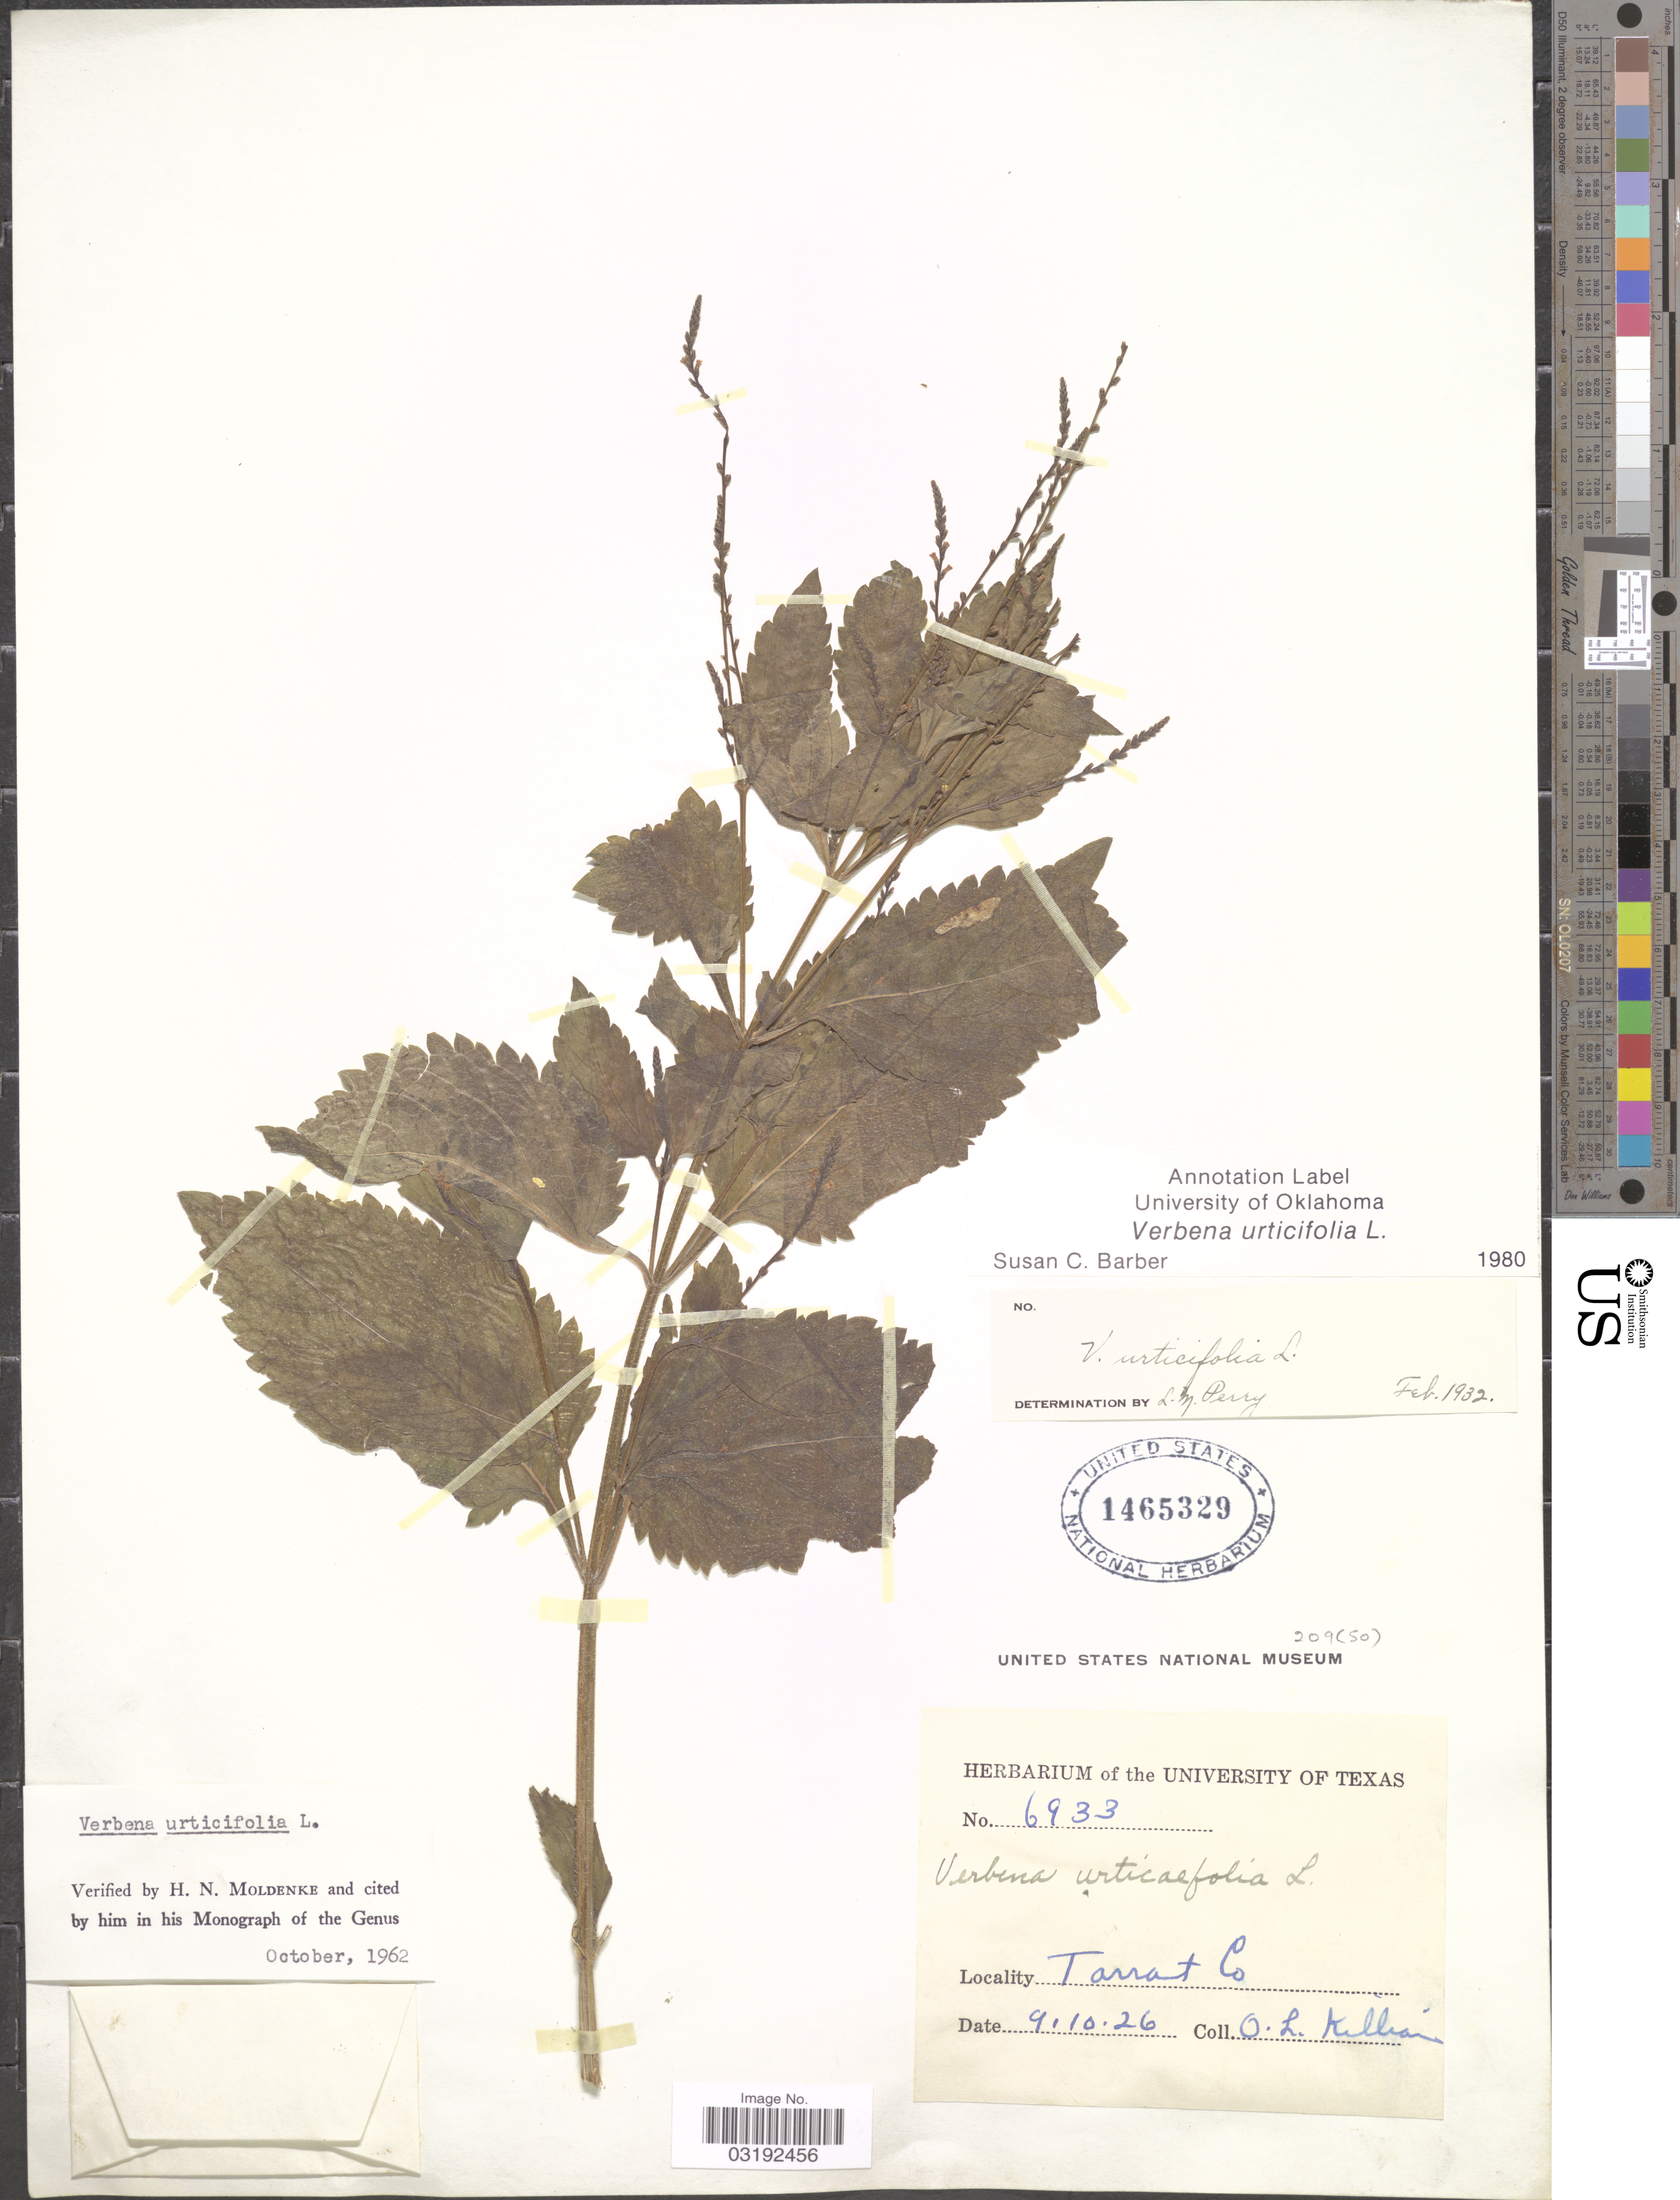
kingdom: Plantae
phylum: Tracheophyta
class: Magnoliopsida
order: Lamiales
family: Verbenaceae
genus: Verbena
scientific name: Verbena urticifolia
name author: L.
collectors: O. Killian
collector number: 6933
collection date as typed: Transcribed d/m/y: 10/9/26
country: United States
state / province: Texas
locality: Tarrant Co.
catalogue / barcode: US 1465329